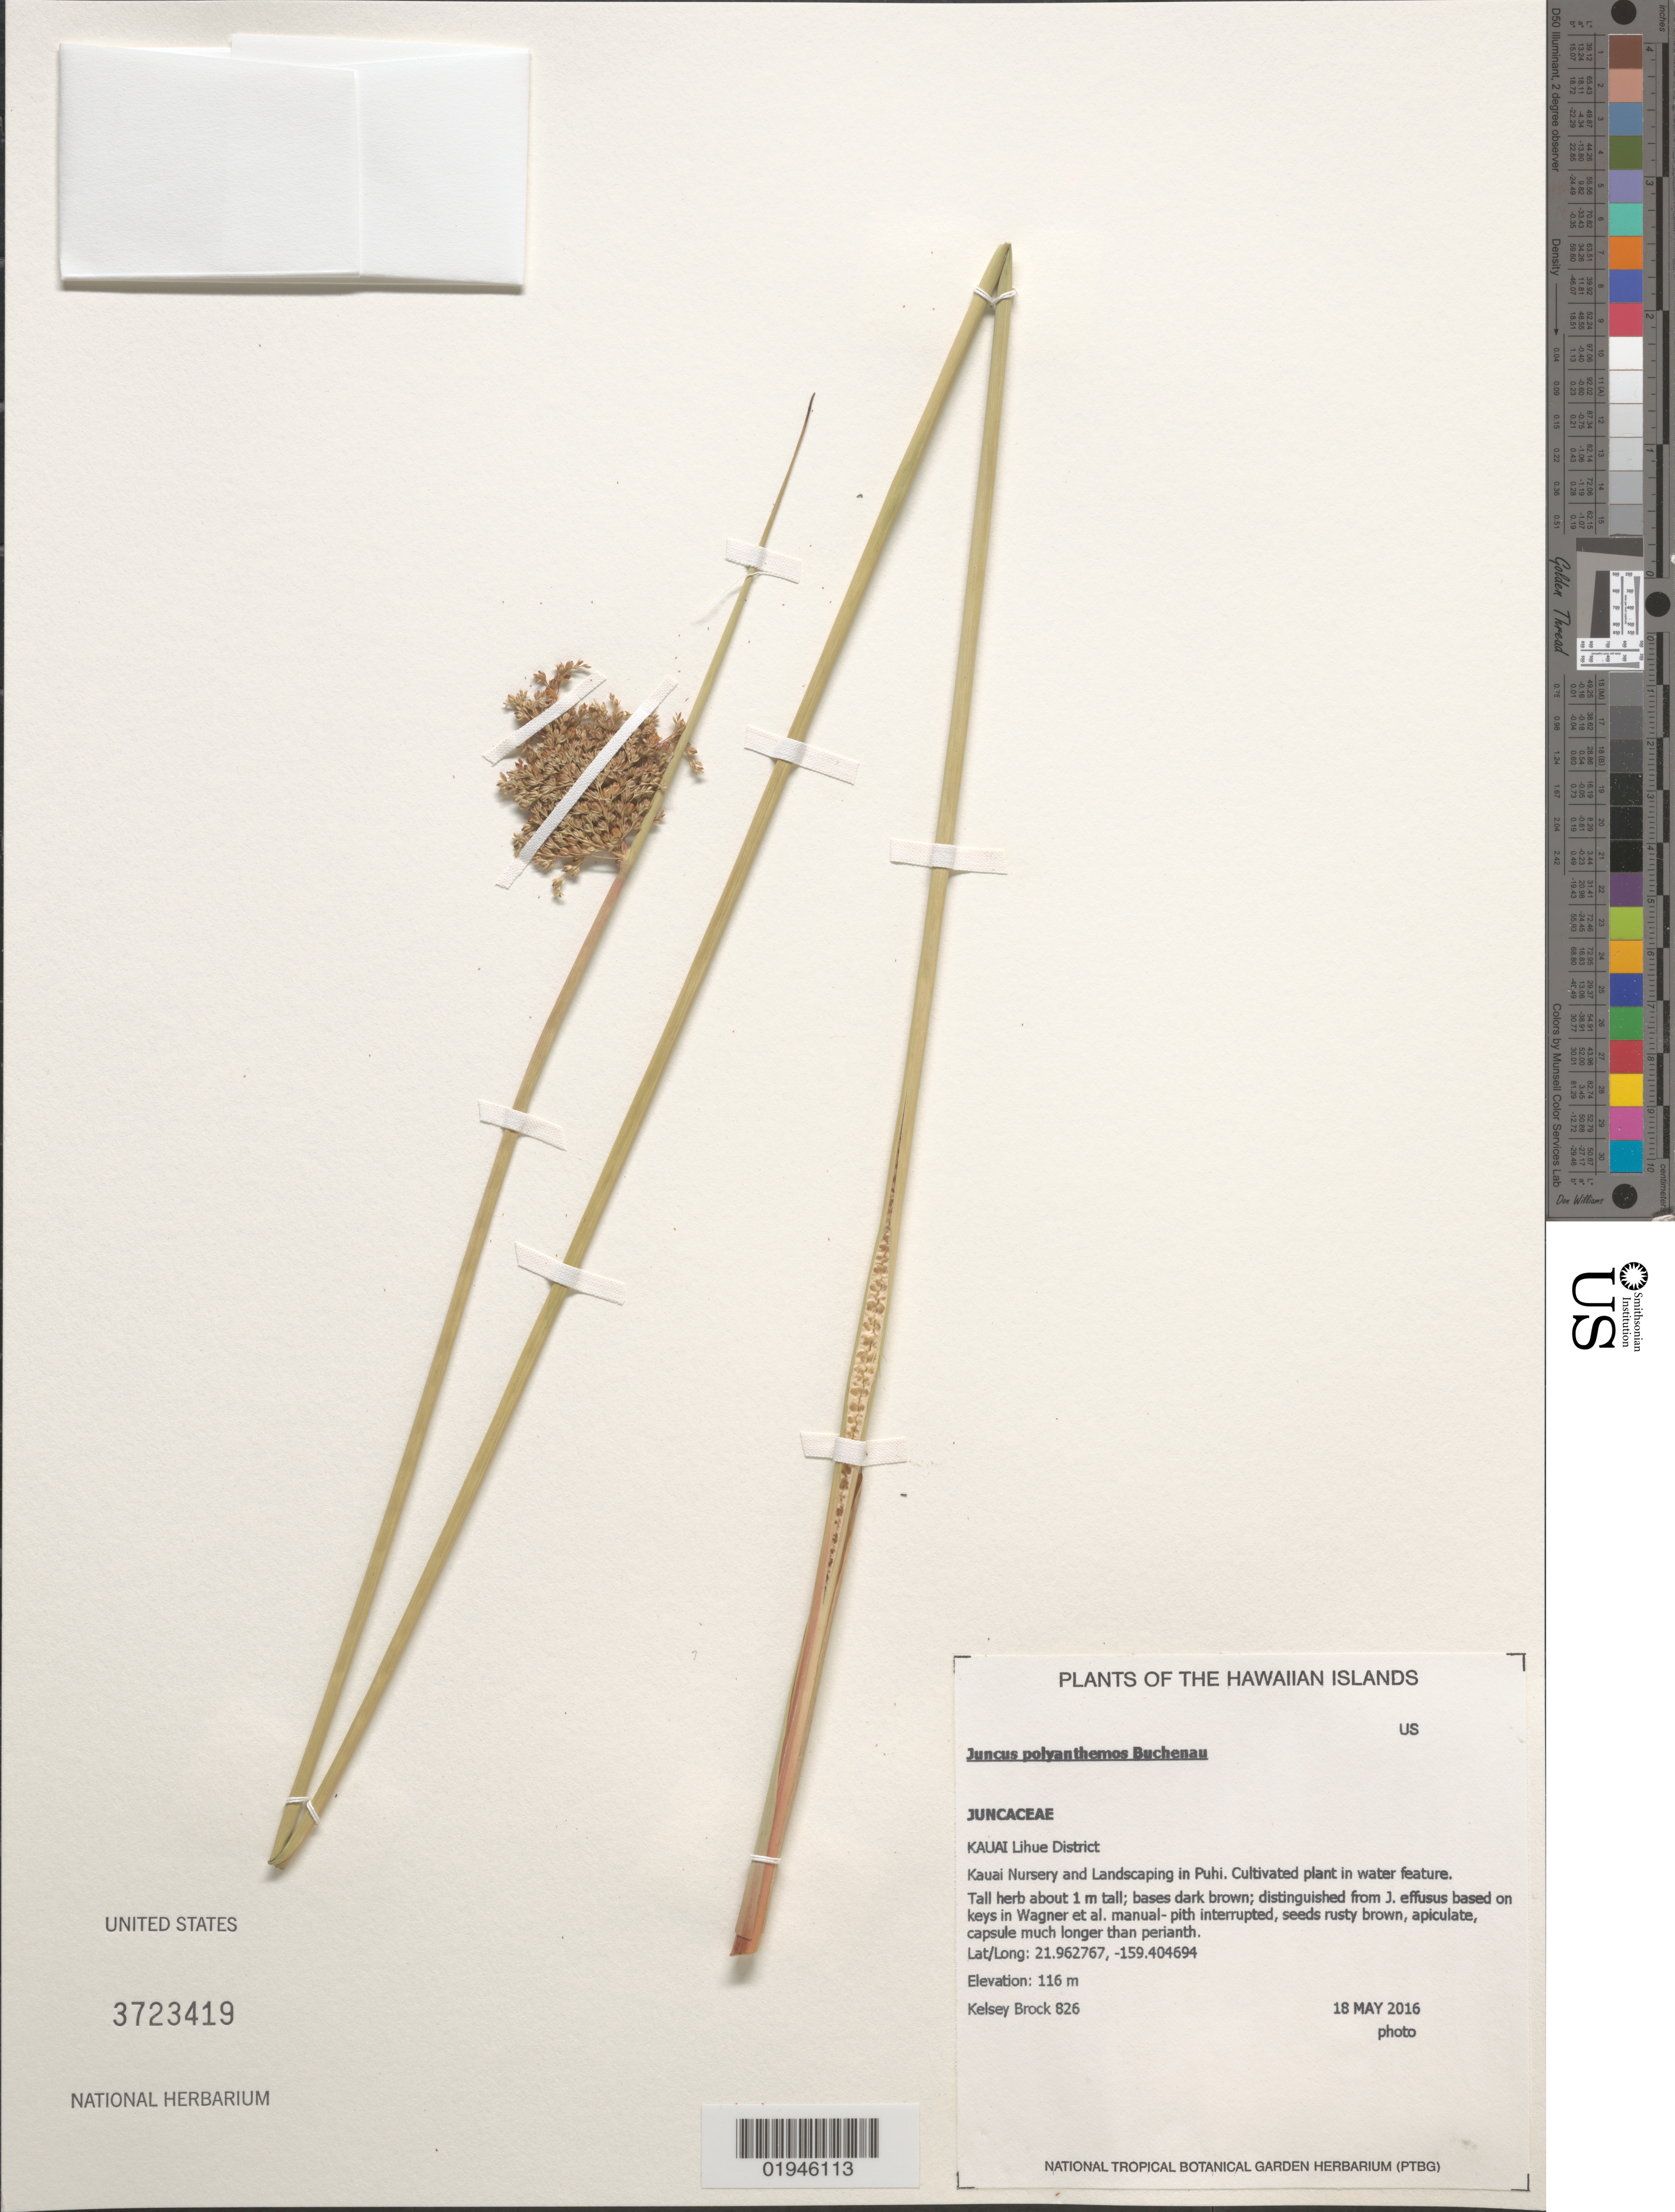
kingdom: Plantae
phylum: Tracheophyta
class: Liliopsida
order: Poales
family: Juncaceae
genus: Juncus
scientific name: Juncus polyanthemos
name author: Buchenau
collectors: K. Brock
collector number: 826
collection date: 2016-05-18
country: United States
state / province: Hawaii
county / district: Kauai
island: Kaua'i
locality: Lihue District, Kauai Nursery and Landscaping in Puhi.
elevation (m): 116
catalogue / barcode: US 3723419